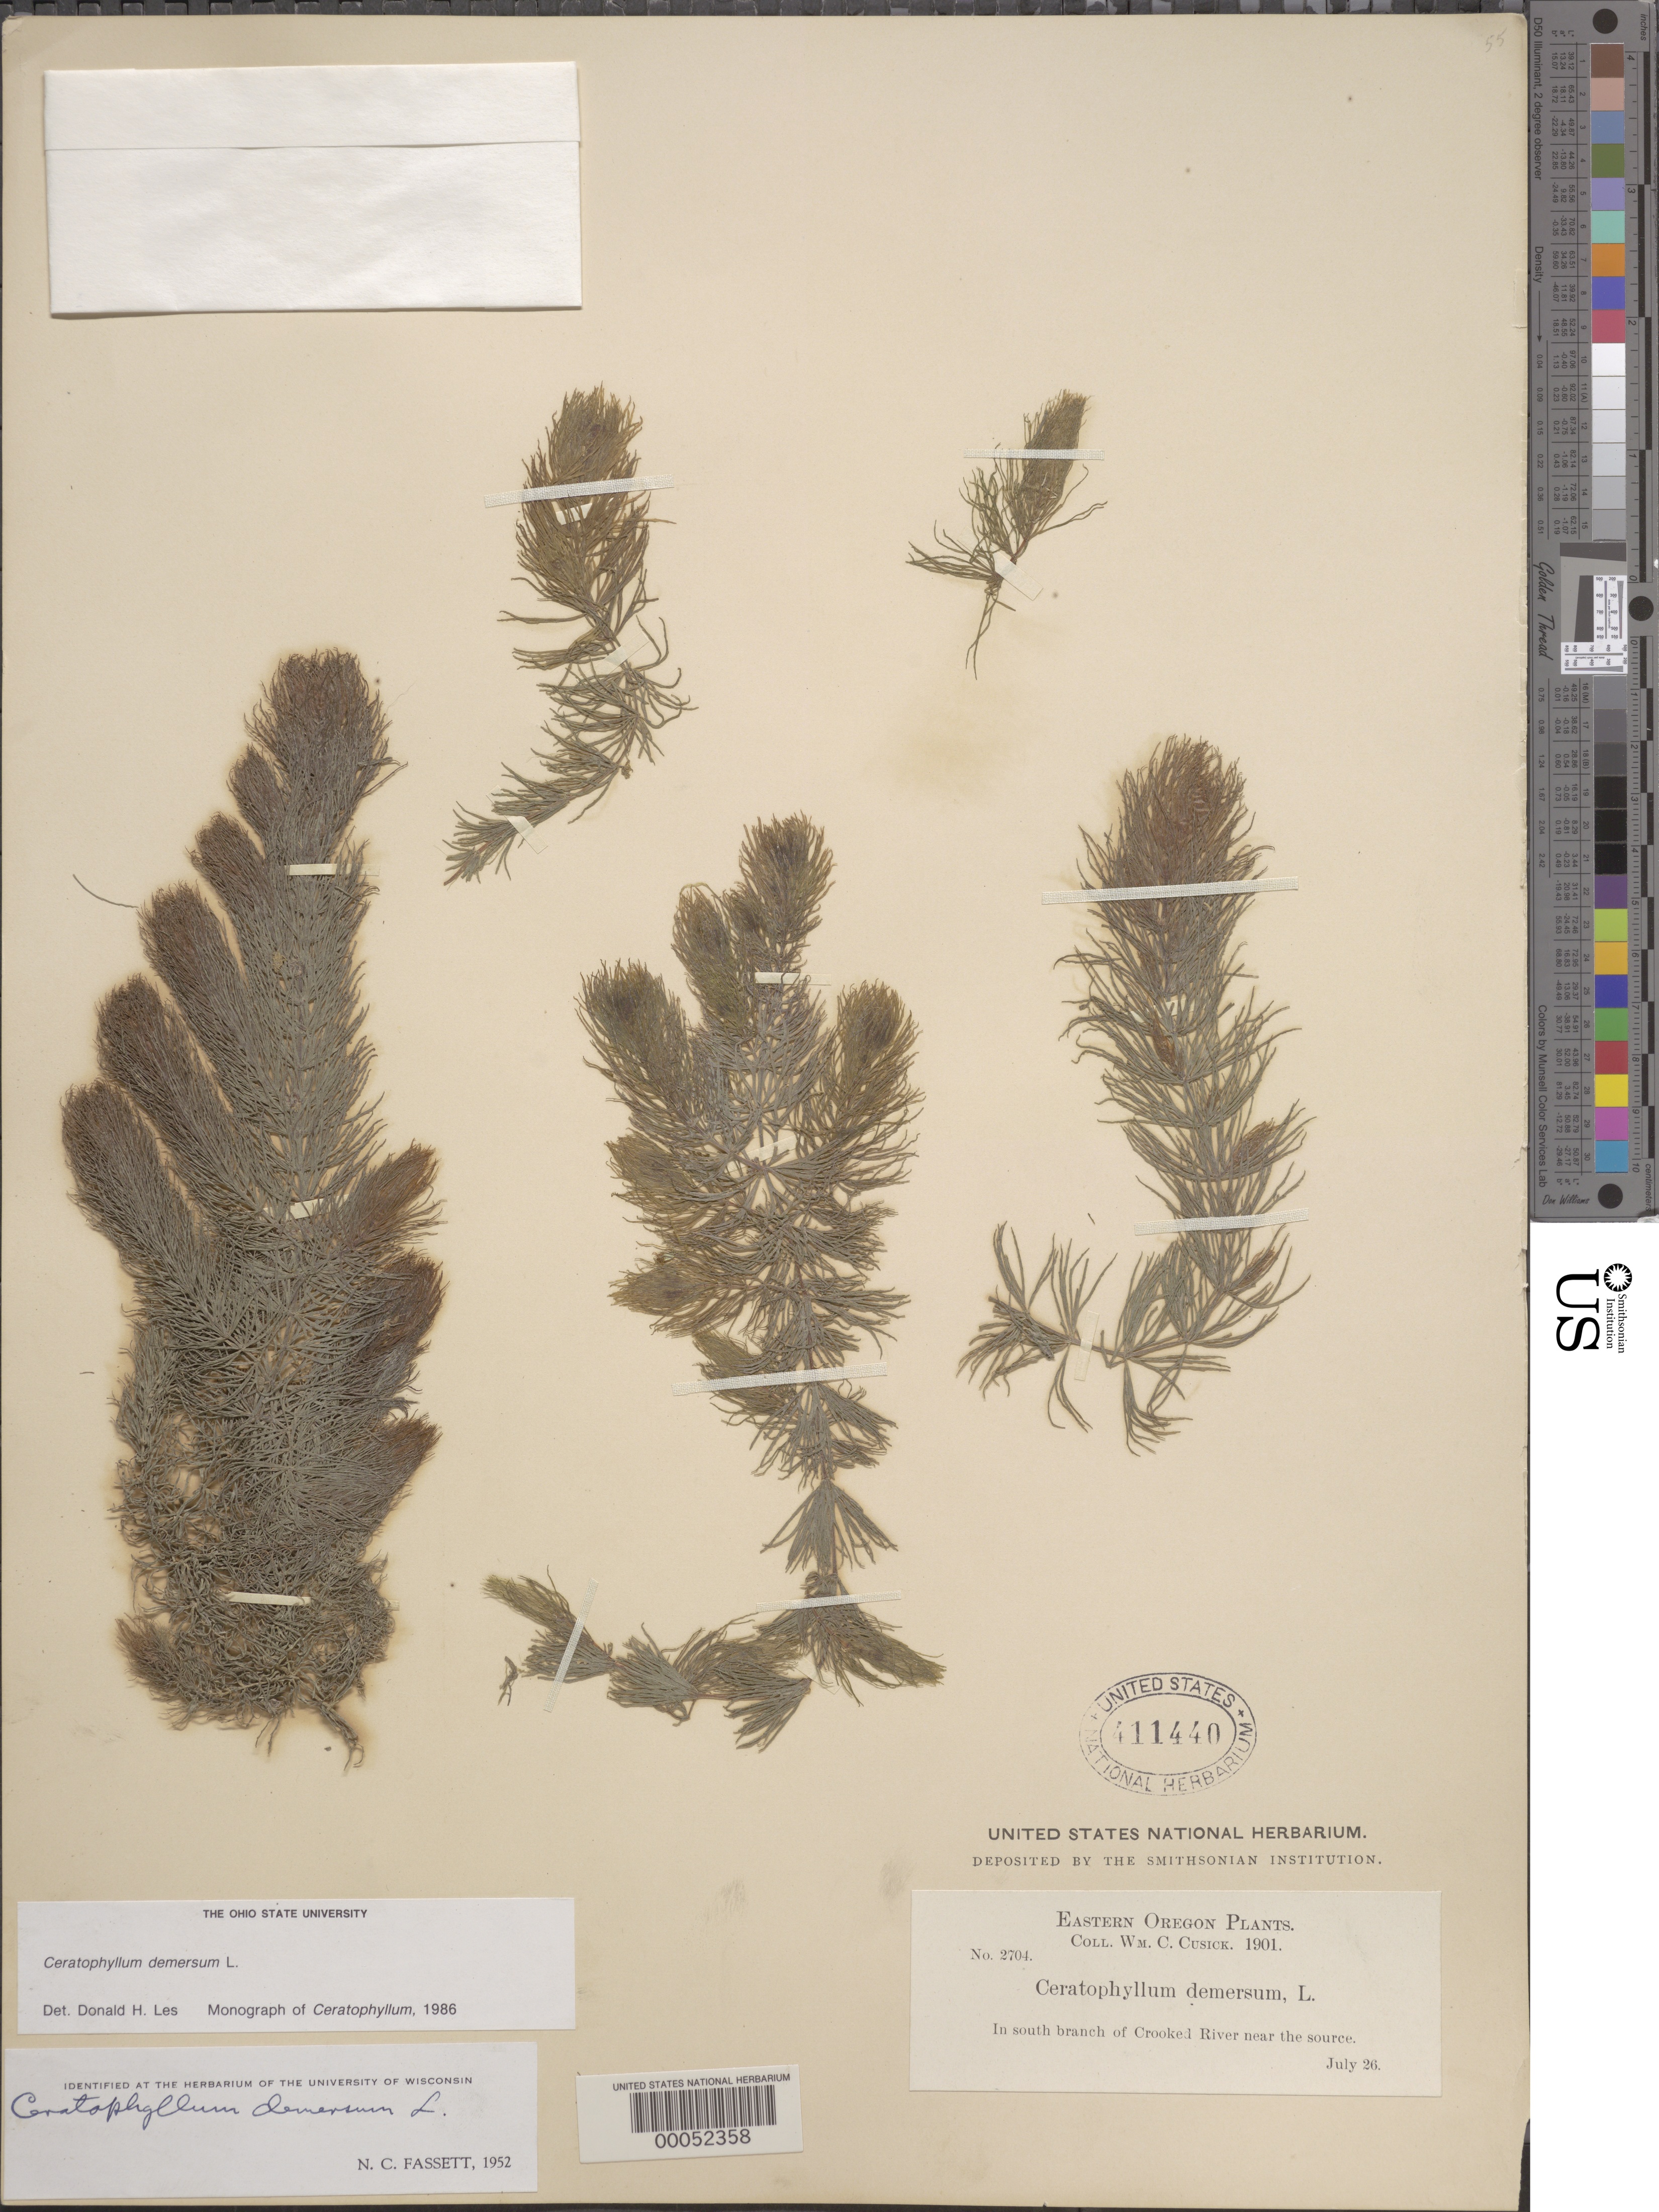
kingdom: Plantae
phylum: Tracheophyta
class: Magnoliopsida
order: Ceratophyllales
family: Ceratophyllaceae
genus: Ceratophyllum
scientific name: Ceratophyllum demersum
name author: L.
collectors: W. C. Cusick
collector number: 2704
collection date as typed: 26 Jul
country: United States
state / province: Oregon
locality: South branch of crooked river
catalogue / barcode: US 411440